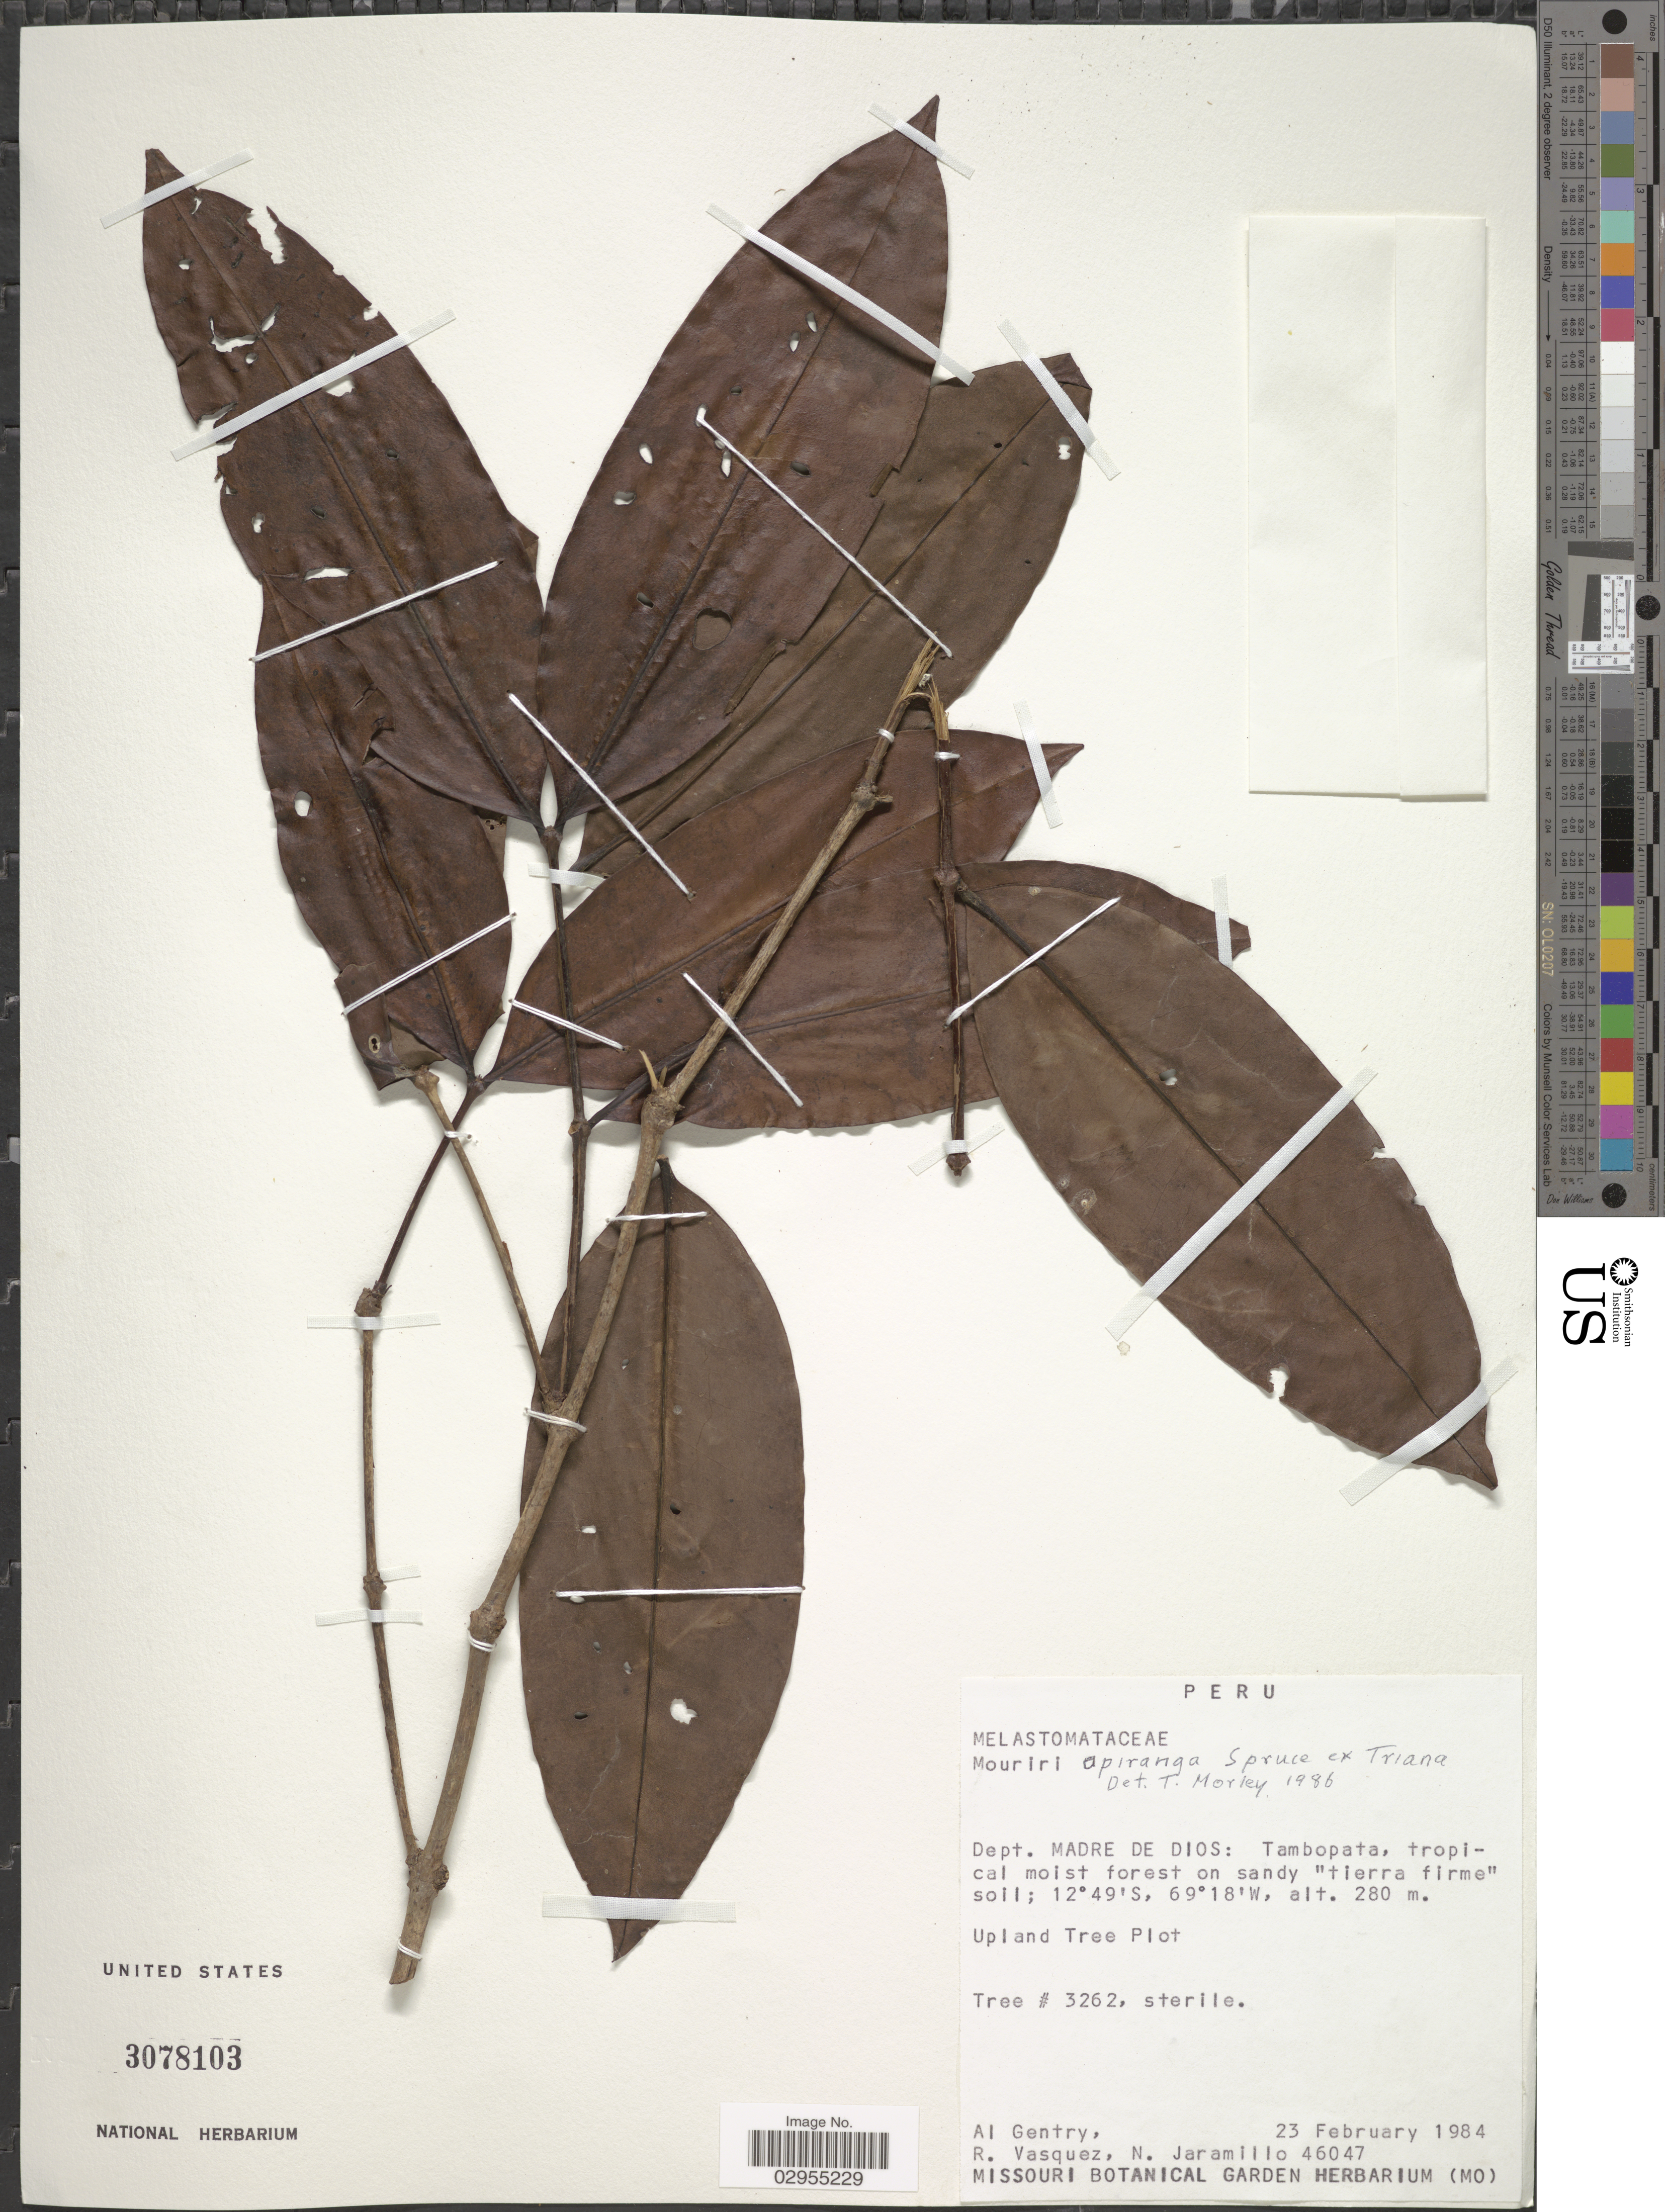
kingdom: Plantae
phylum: Tracheophyta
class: Magnoliopsida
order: Myrtales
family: Melastomataceae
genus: Mouriri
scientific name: Mouriri acutiflora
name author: Naudin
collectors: A. H. Gentry, R. Vazquez & N. Jaramillo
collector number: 46047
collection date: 1984-02-23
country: Peru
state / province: Madre de Dios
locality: Dept. Madre De Dios: Tambopata, tropical moist forest on sandy 'tierra firme' soil.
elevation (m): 280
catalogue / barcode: US 3078103